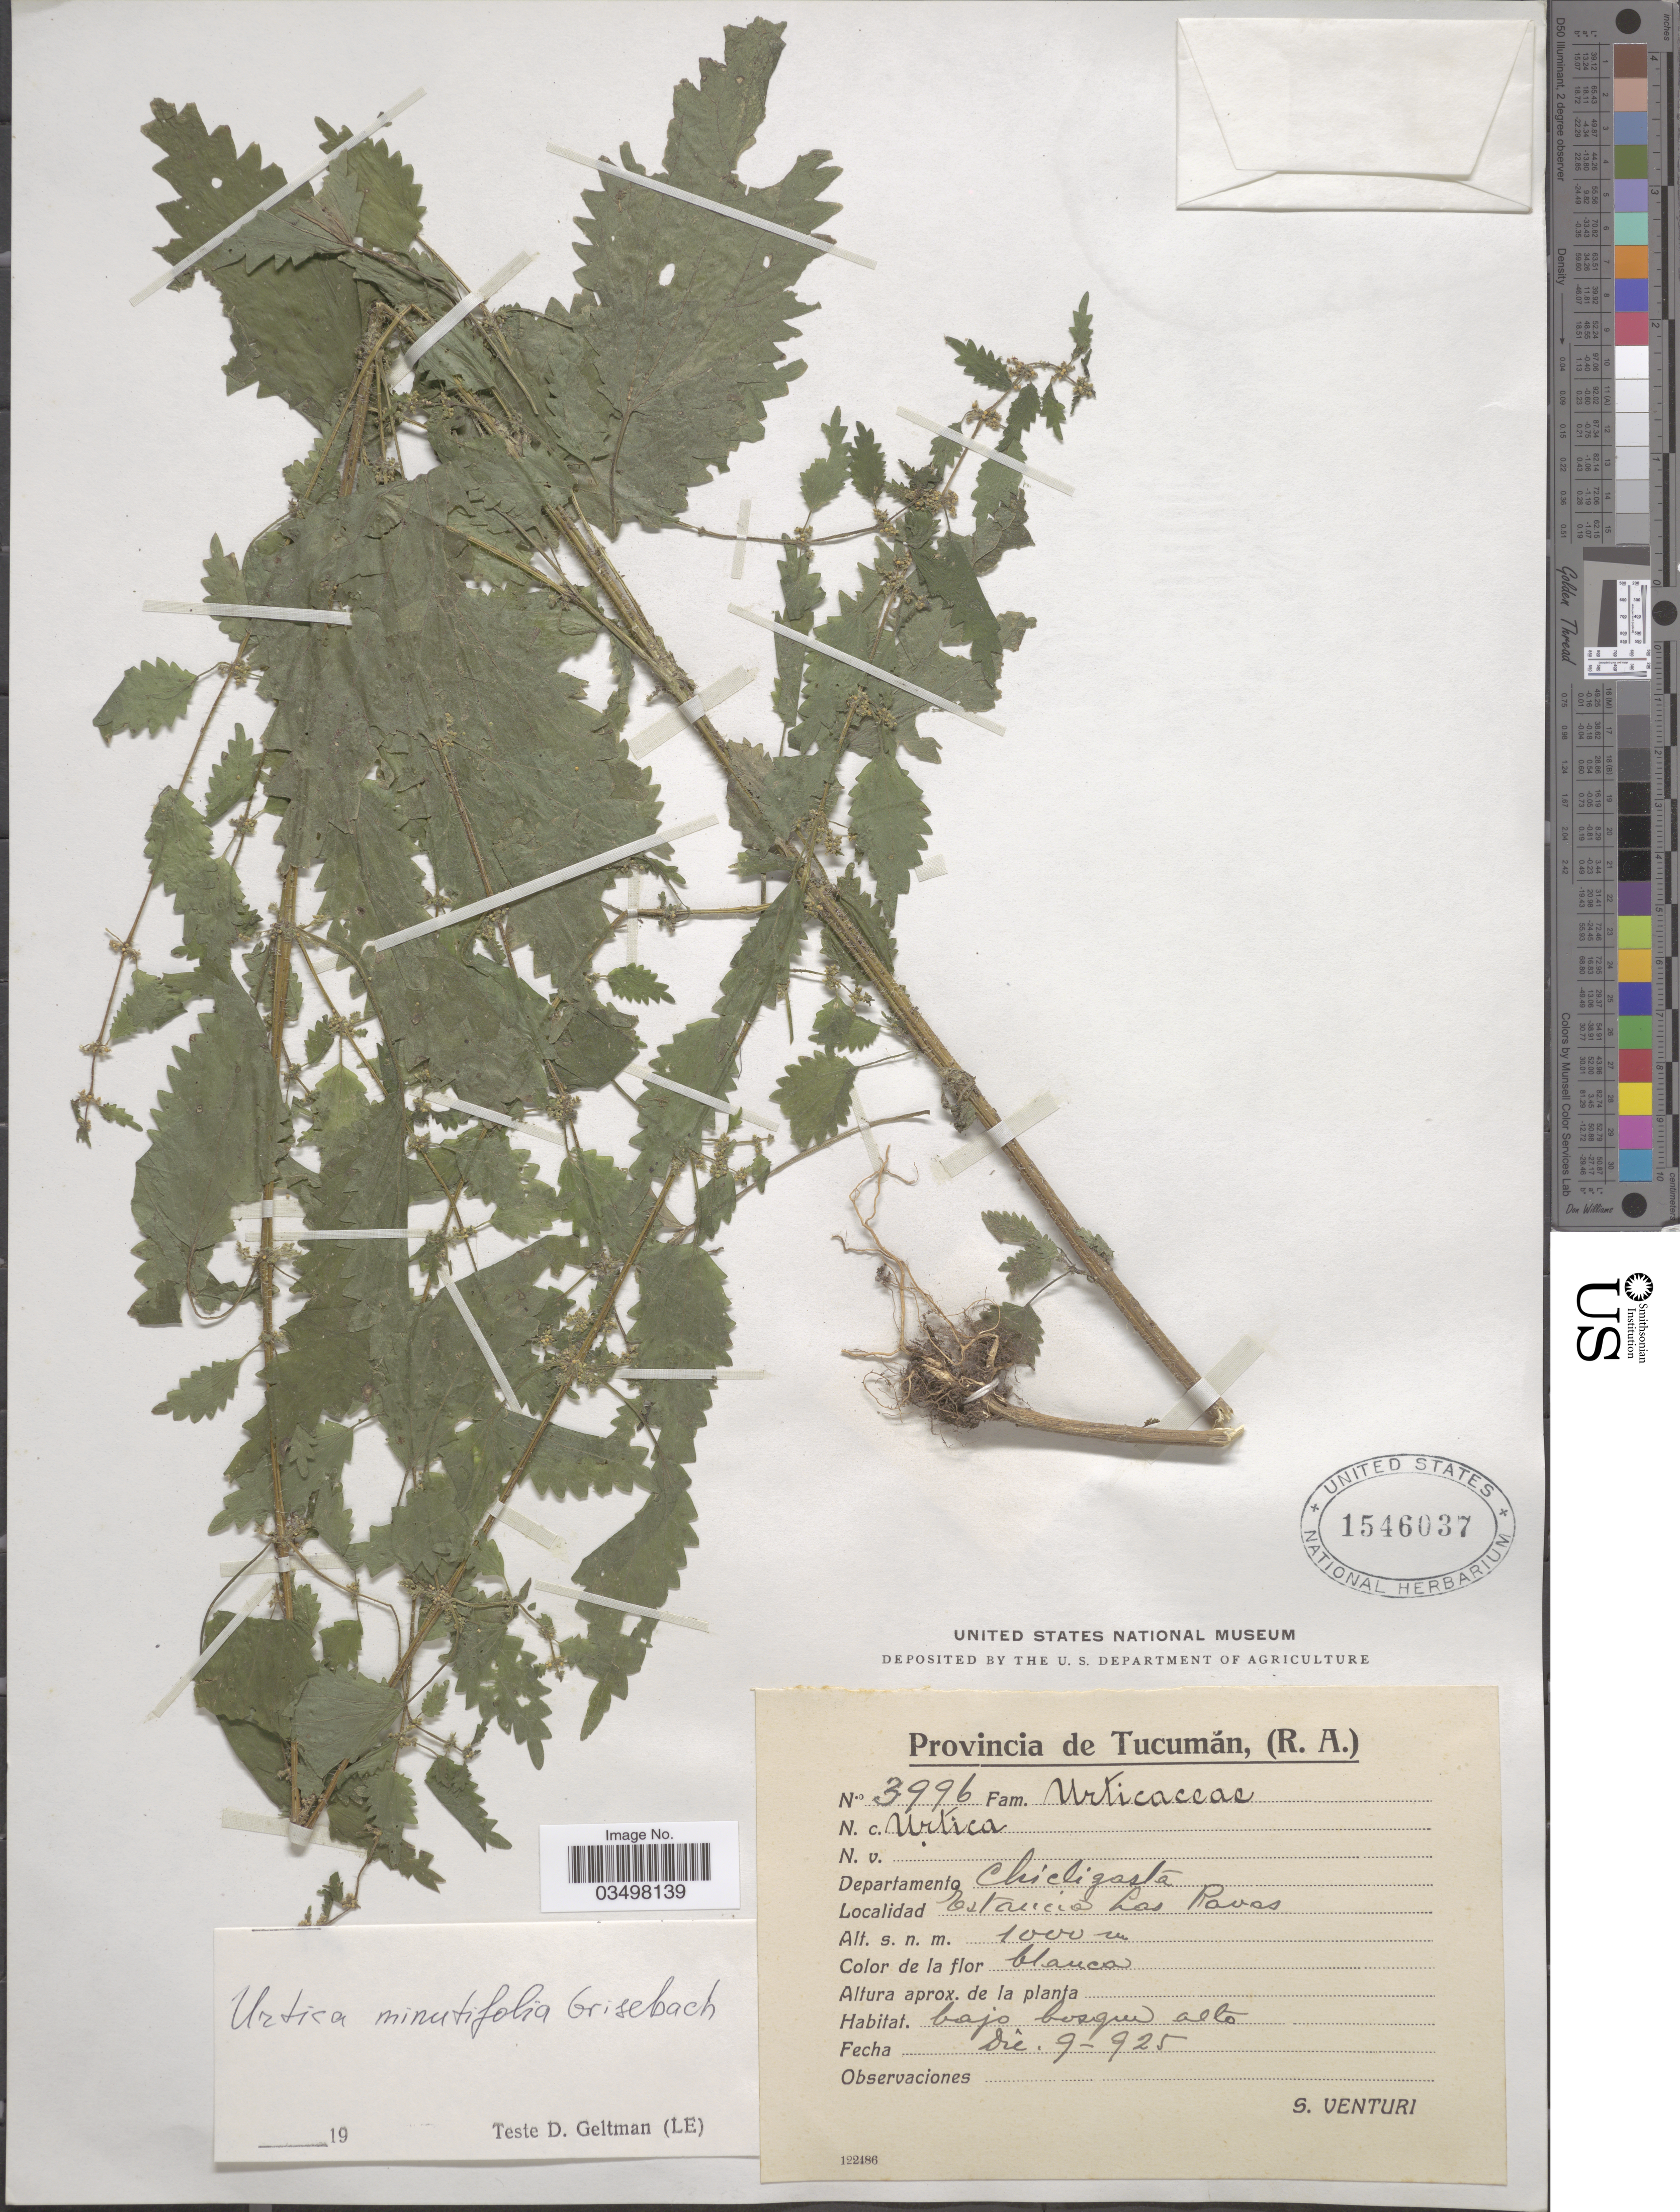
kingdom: Plantae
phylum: Tracheophyta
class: Magnoliopsida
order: Rosales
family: Urticaceae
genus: Urtica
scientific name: Urtica minutifolia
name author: Griseb.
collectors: S. Venturi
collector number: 3996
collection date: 1925-12-09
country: Argentina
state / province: Tucuman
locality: Departamento Chicligasta. Estancia Las Pavas.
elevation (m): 1000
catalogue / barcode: US 1546037